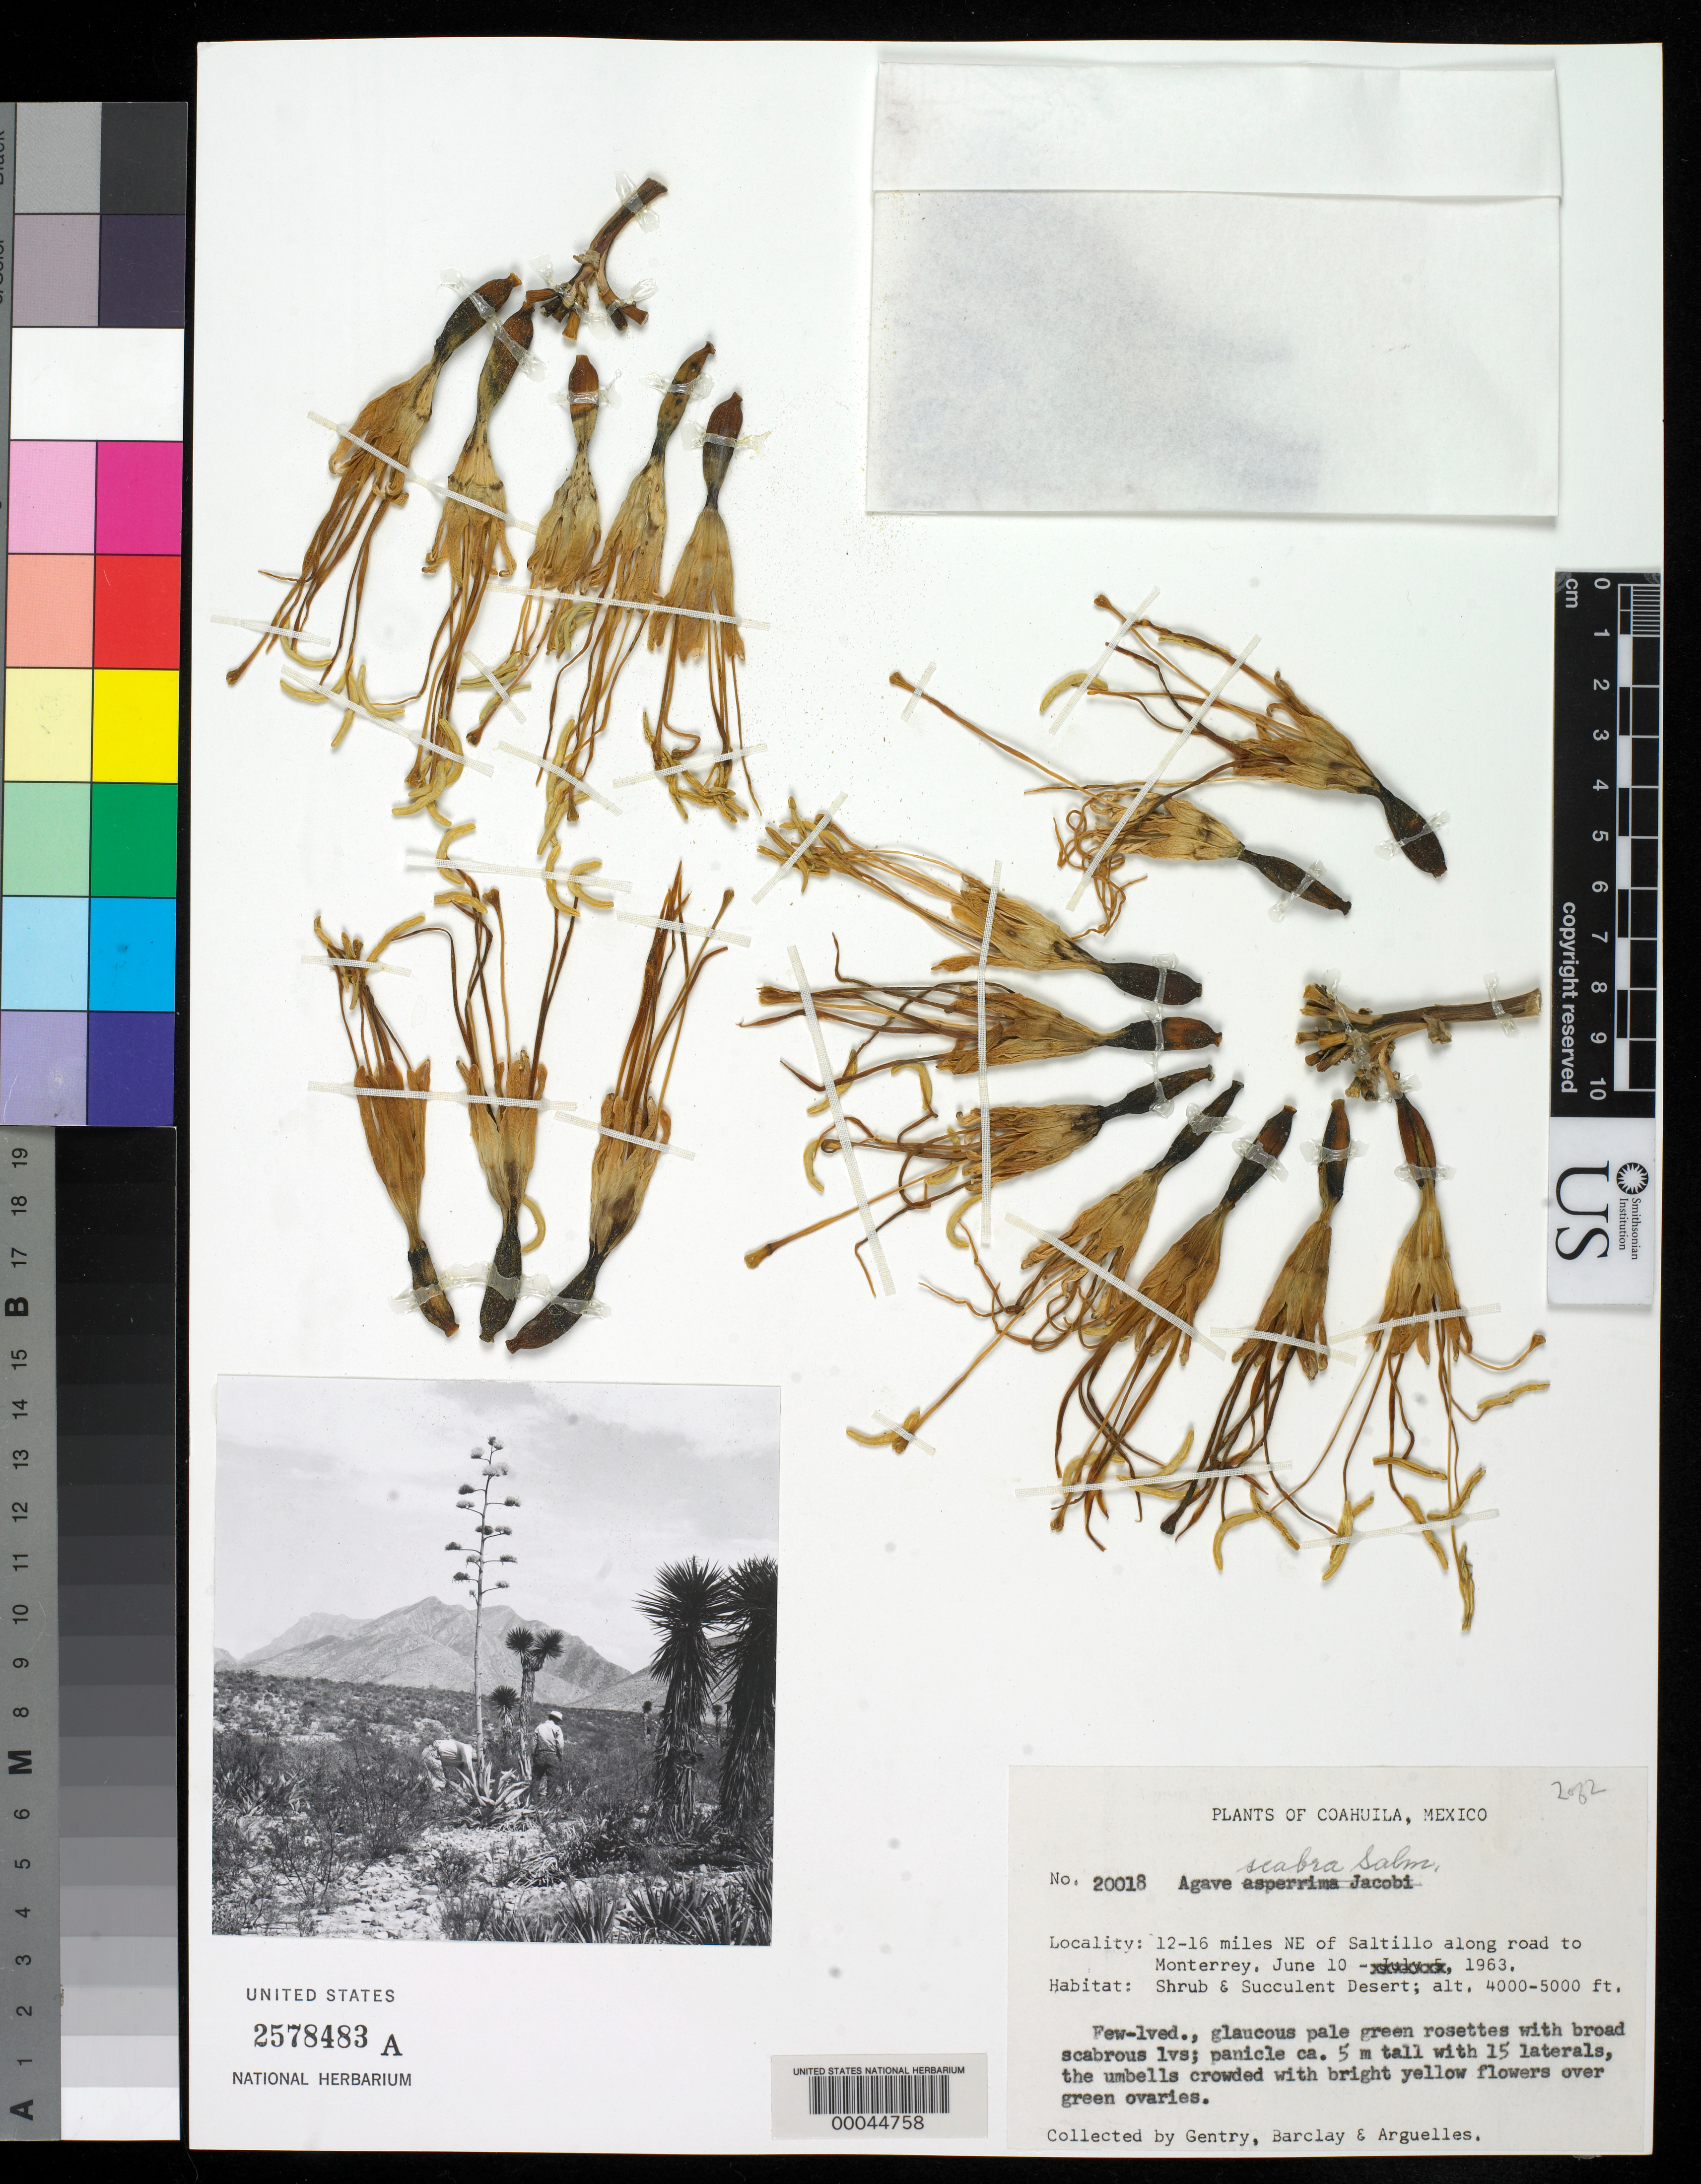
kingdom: Plantae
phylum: Tracheophyta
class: Liliopsida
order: Asparagales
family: Asparagaceae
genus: Agave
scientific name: Agave scabra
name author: Salm-Dyck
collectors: H. S. Gentry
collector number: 20018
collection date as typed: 10 Jun 1963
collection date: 1963-06-10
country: Mexico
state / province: Coahuila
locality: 12-16 mi NE of Saltillo along road to Monterrey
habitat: Shrub & succulent desert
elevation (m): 1219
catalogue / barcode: US 2578483A